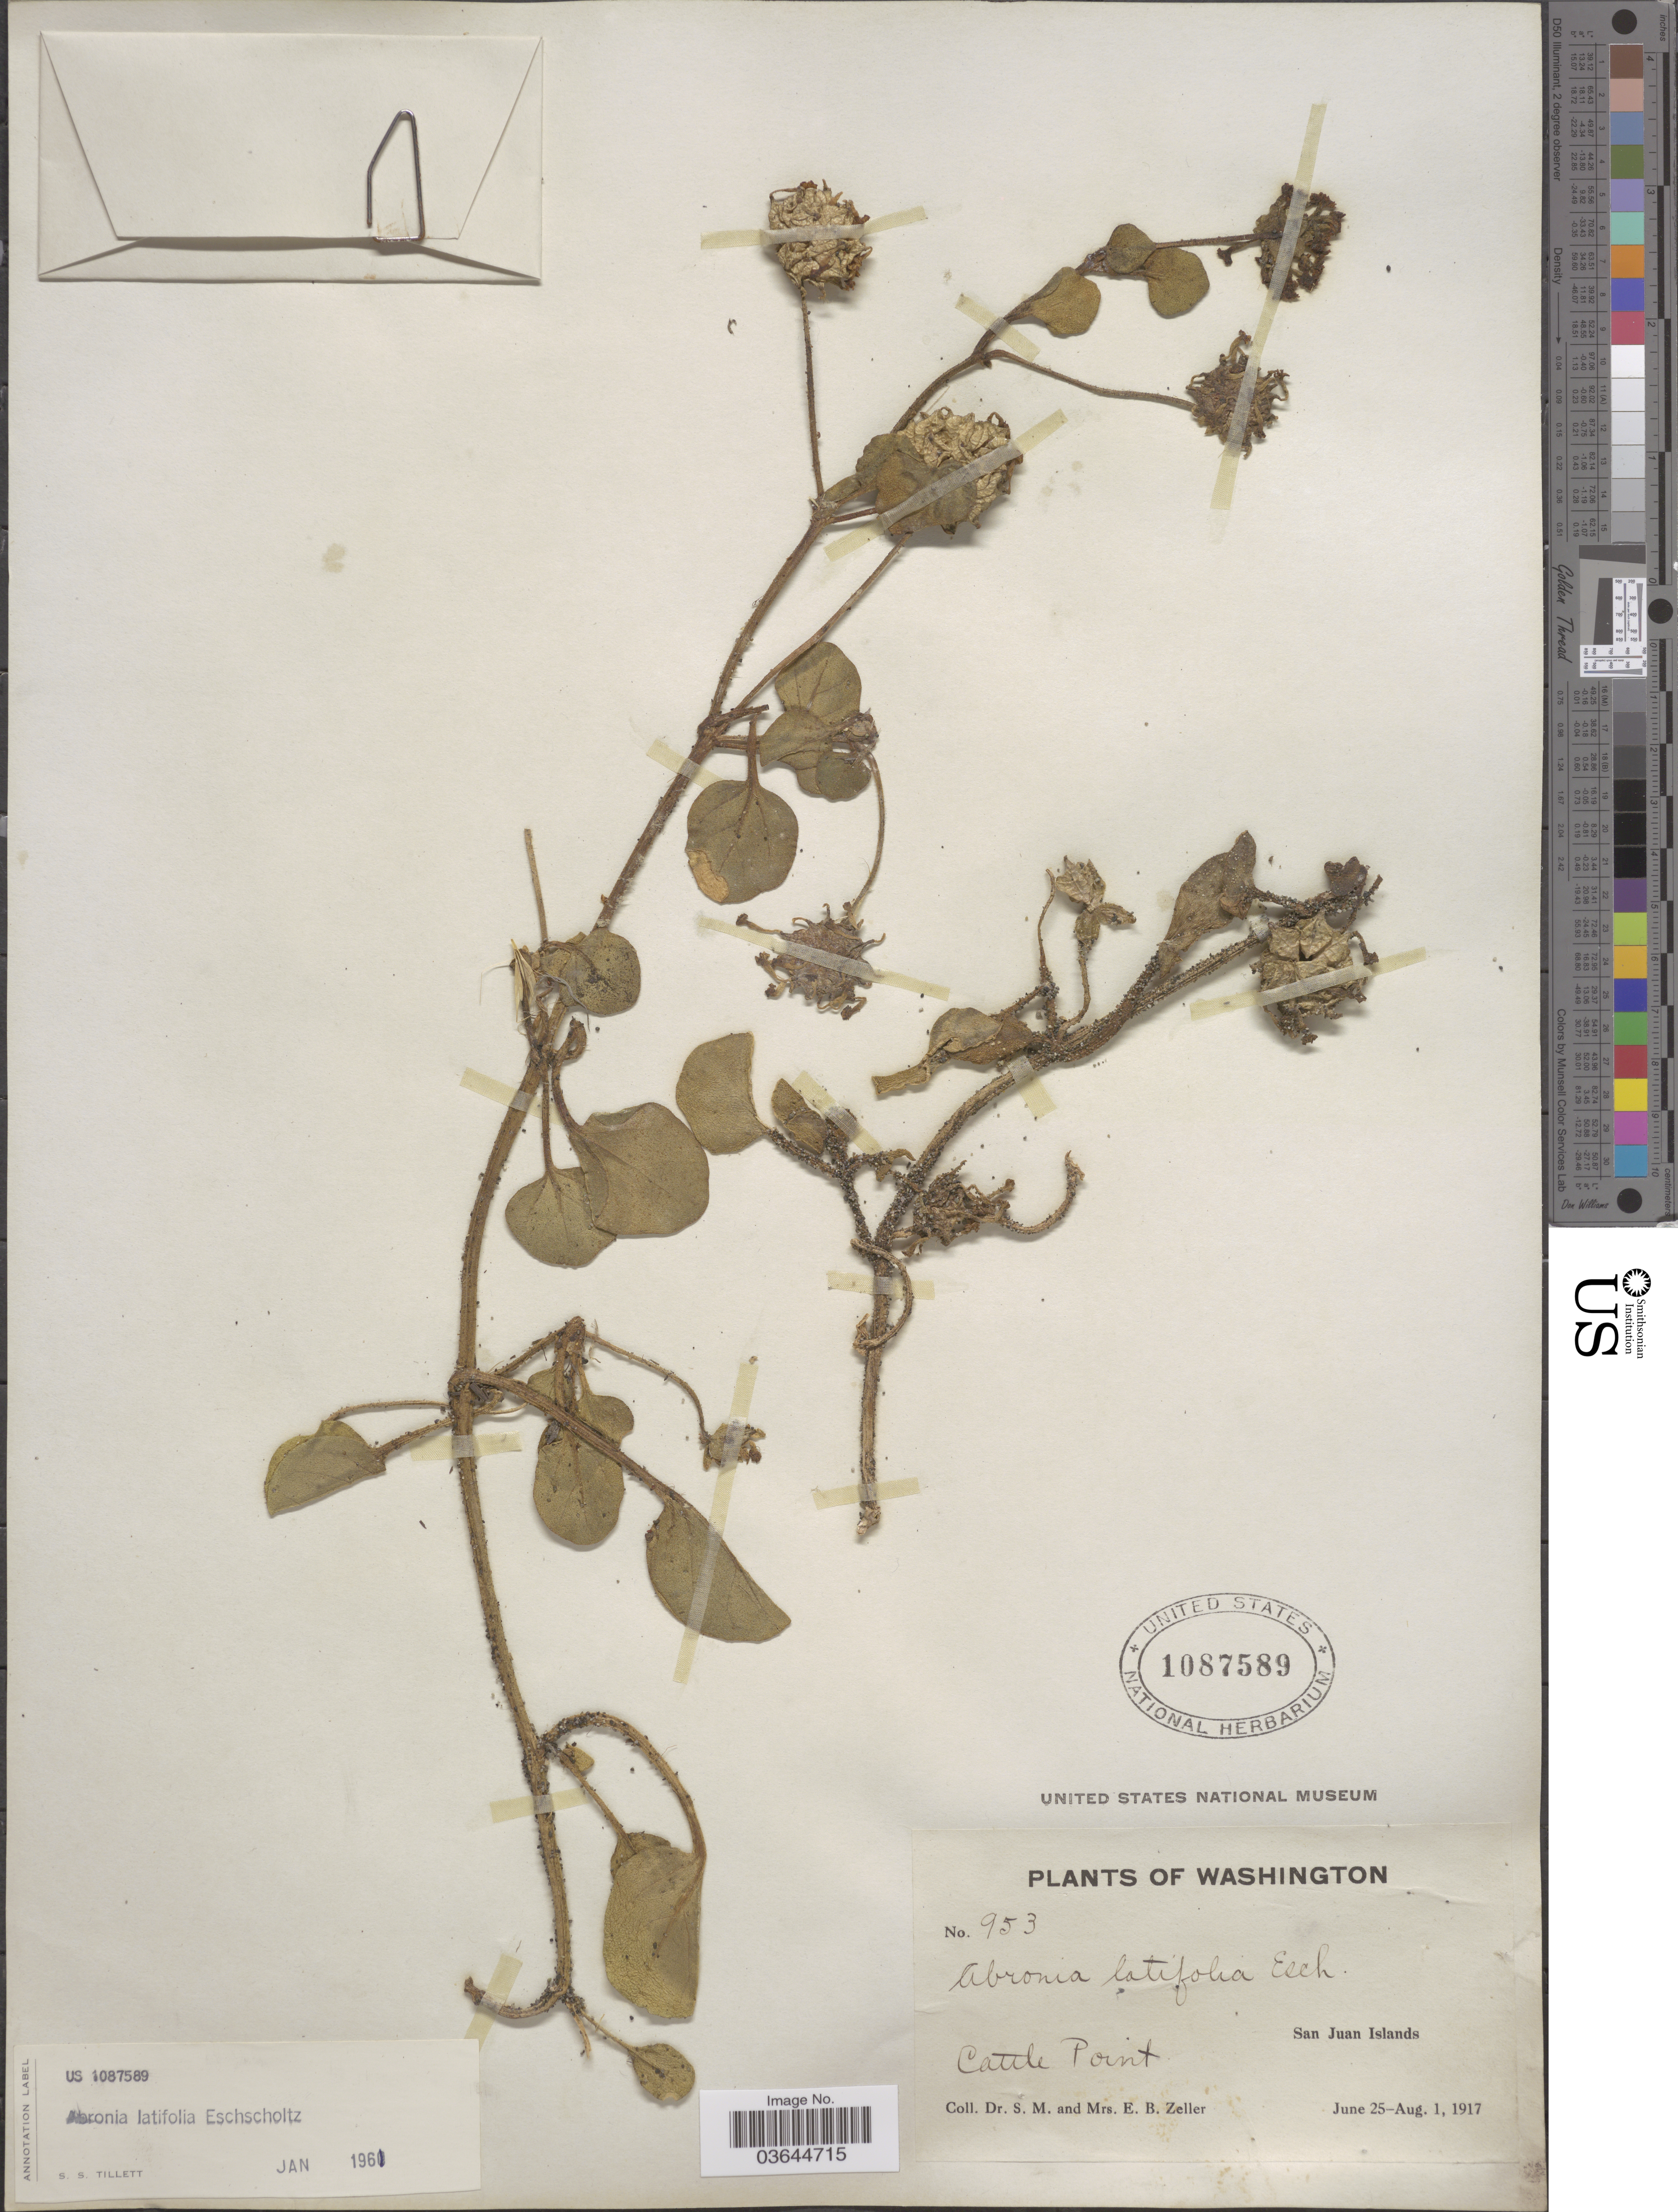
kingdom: Plantae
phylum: Tracheophyta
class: Magnoliopsida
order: Caryophyllales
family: Nyctaginaceae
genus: Abronia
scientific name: Abronia latifolia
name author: Eschsch.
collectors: S. Zeller & E. Zeller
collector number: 953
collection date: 1917-06-25/1917-08-01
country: United States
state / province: Washington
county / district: San Juan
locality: Cattle Point. San Juan Islands.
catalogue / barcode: US 1087589